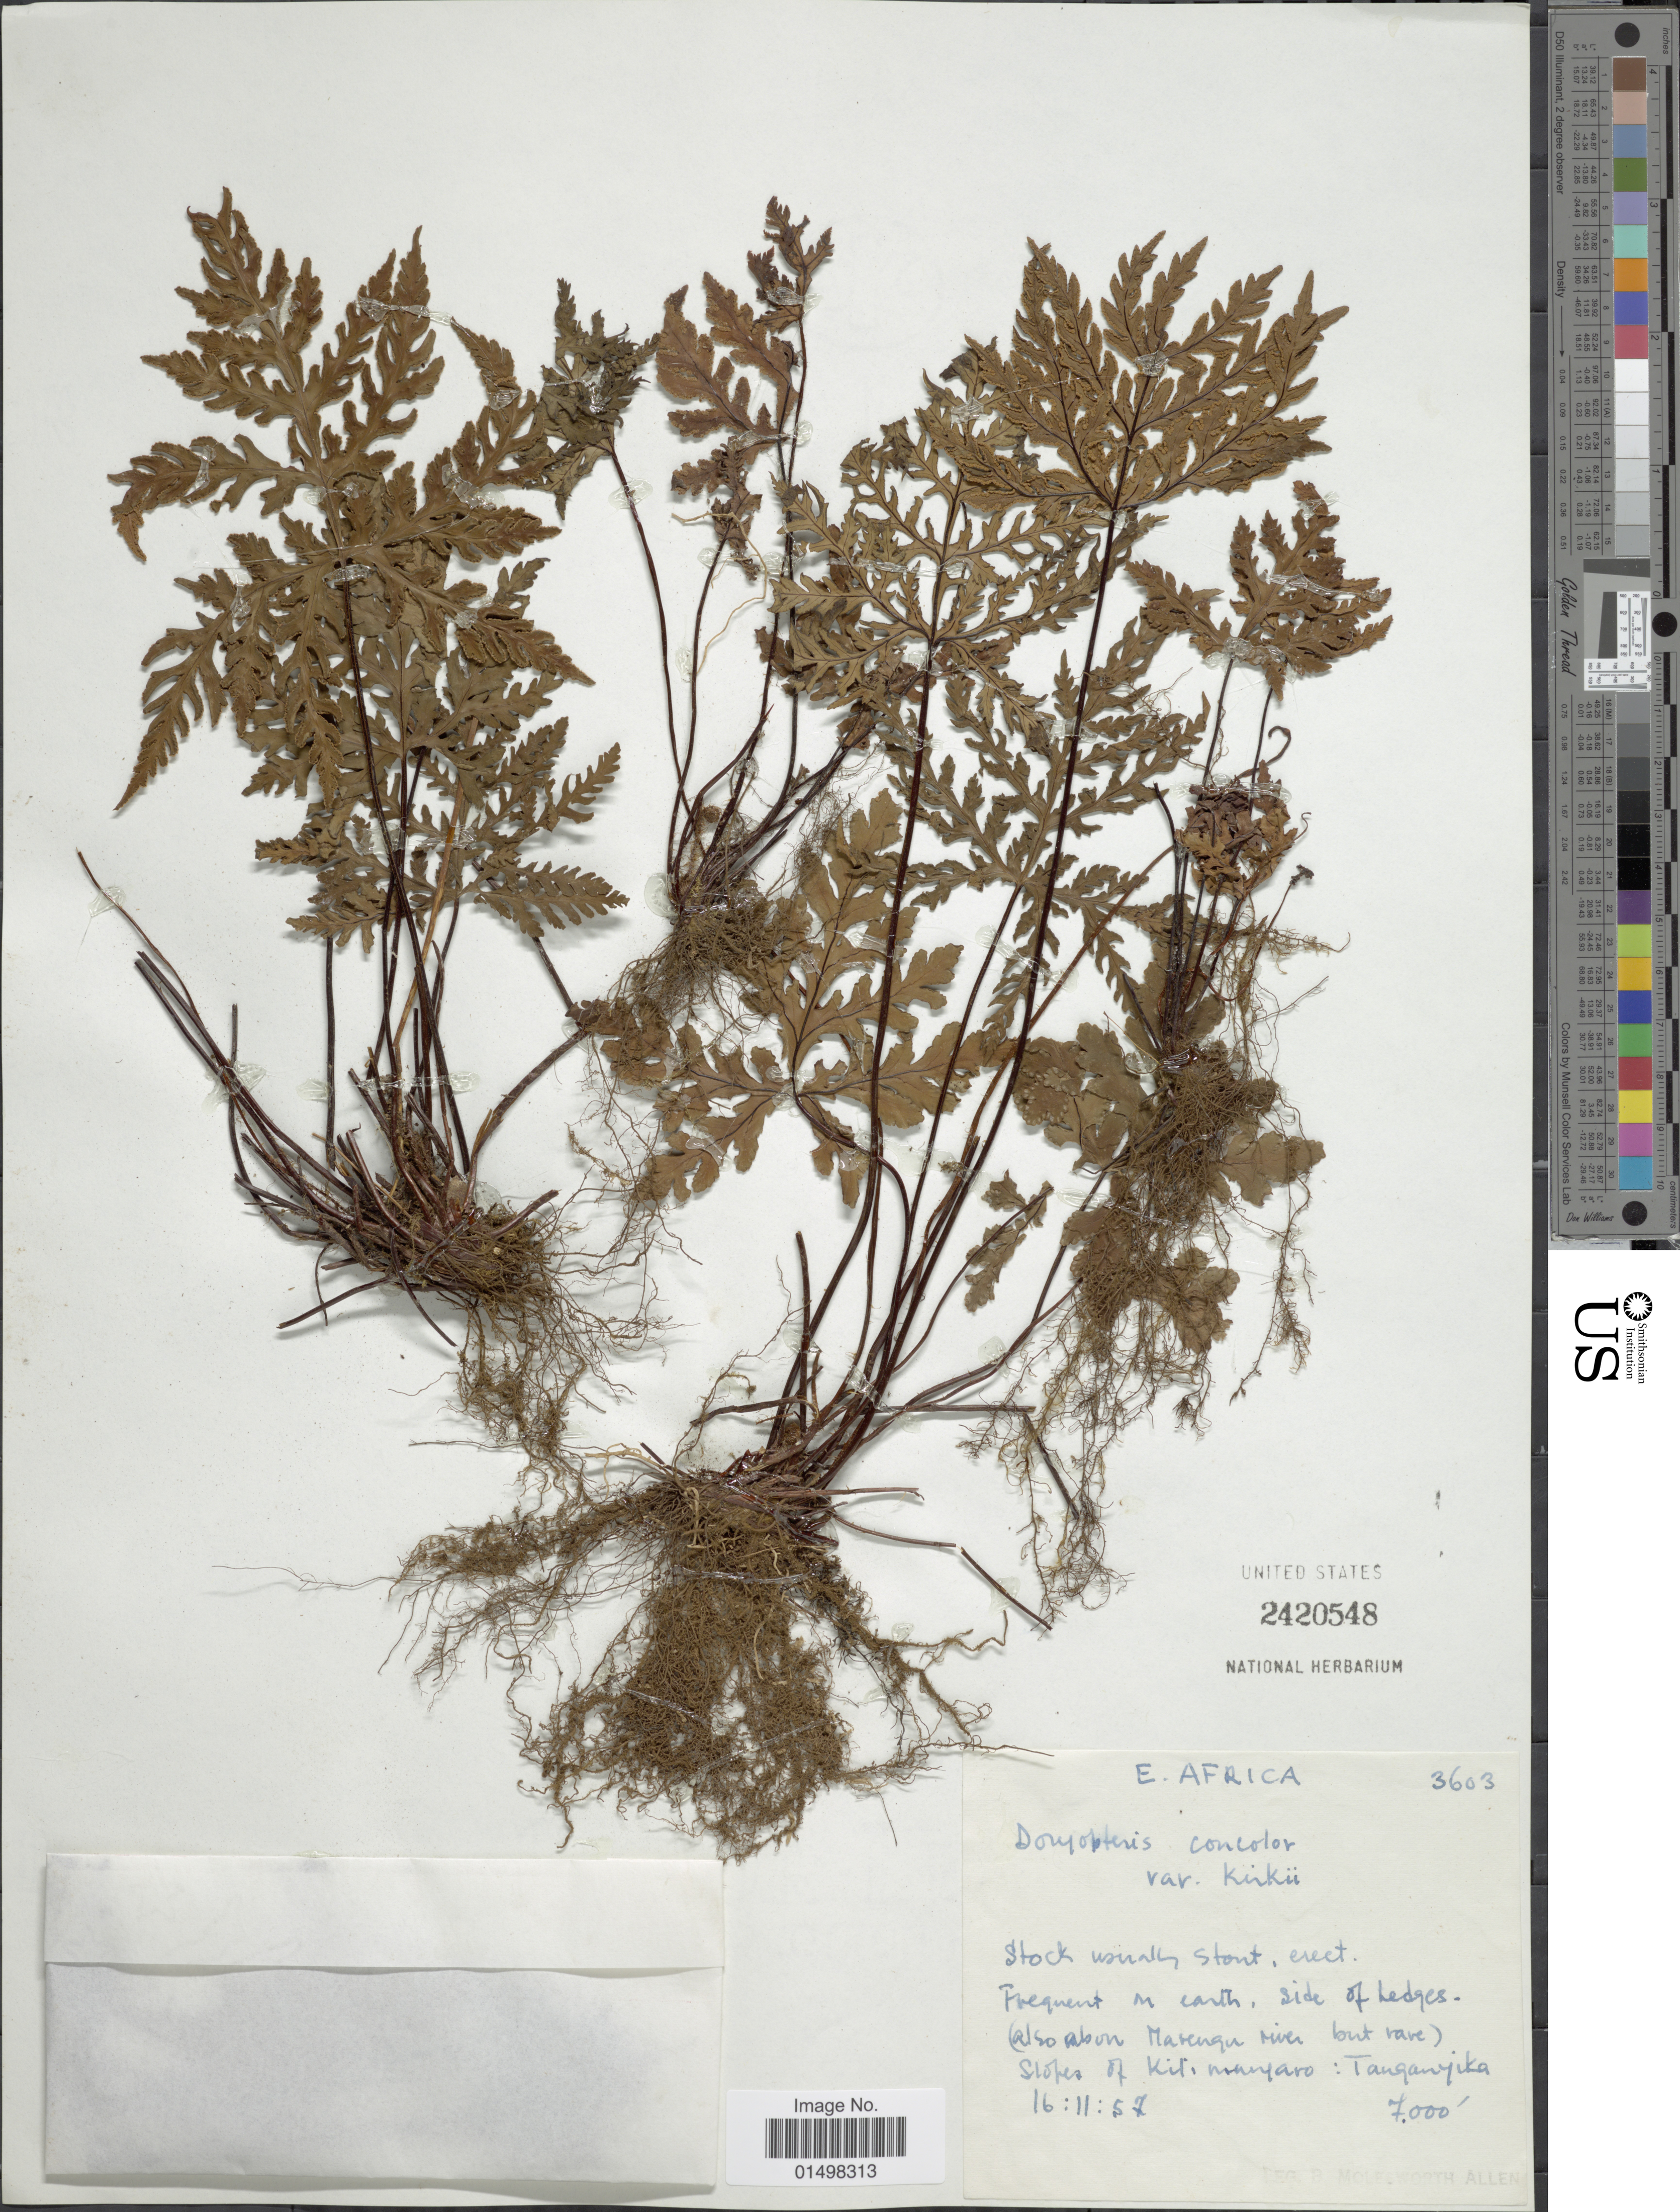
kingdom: Plantae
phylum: Tracheophyta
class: Polypodiopsida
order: Polypodiales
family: Pteridaceae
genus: Doryopteris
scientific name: Doryopteris concolor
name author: (Langsd. & Fisch.) Kuhn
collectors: B. E. G. Molesworth-Allen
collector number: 3603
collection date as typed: Transcribed d/m/y: 16/11/57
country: Tanzania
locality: E. Africa. Slopes of Kit. noneyaro: Tanganyika.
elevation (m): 2134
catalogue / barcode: US 2420548